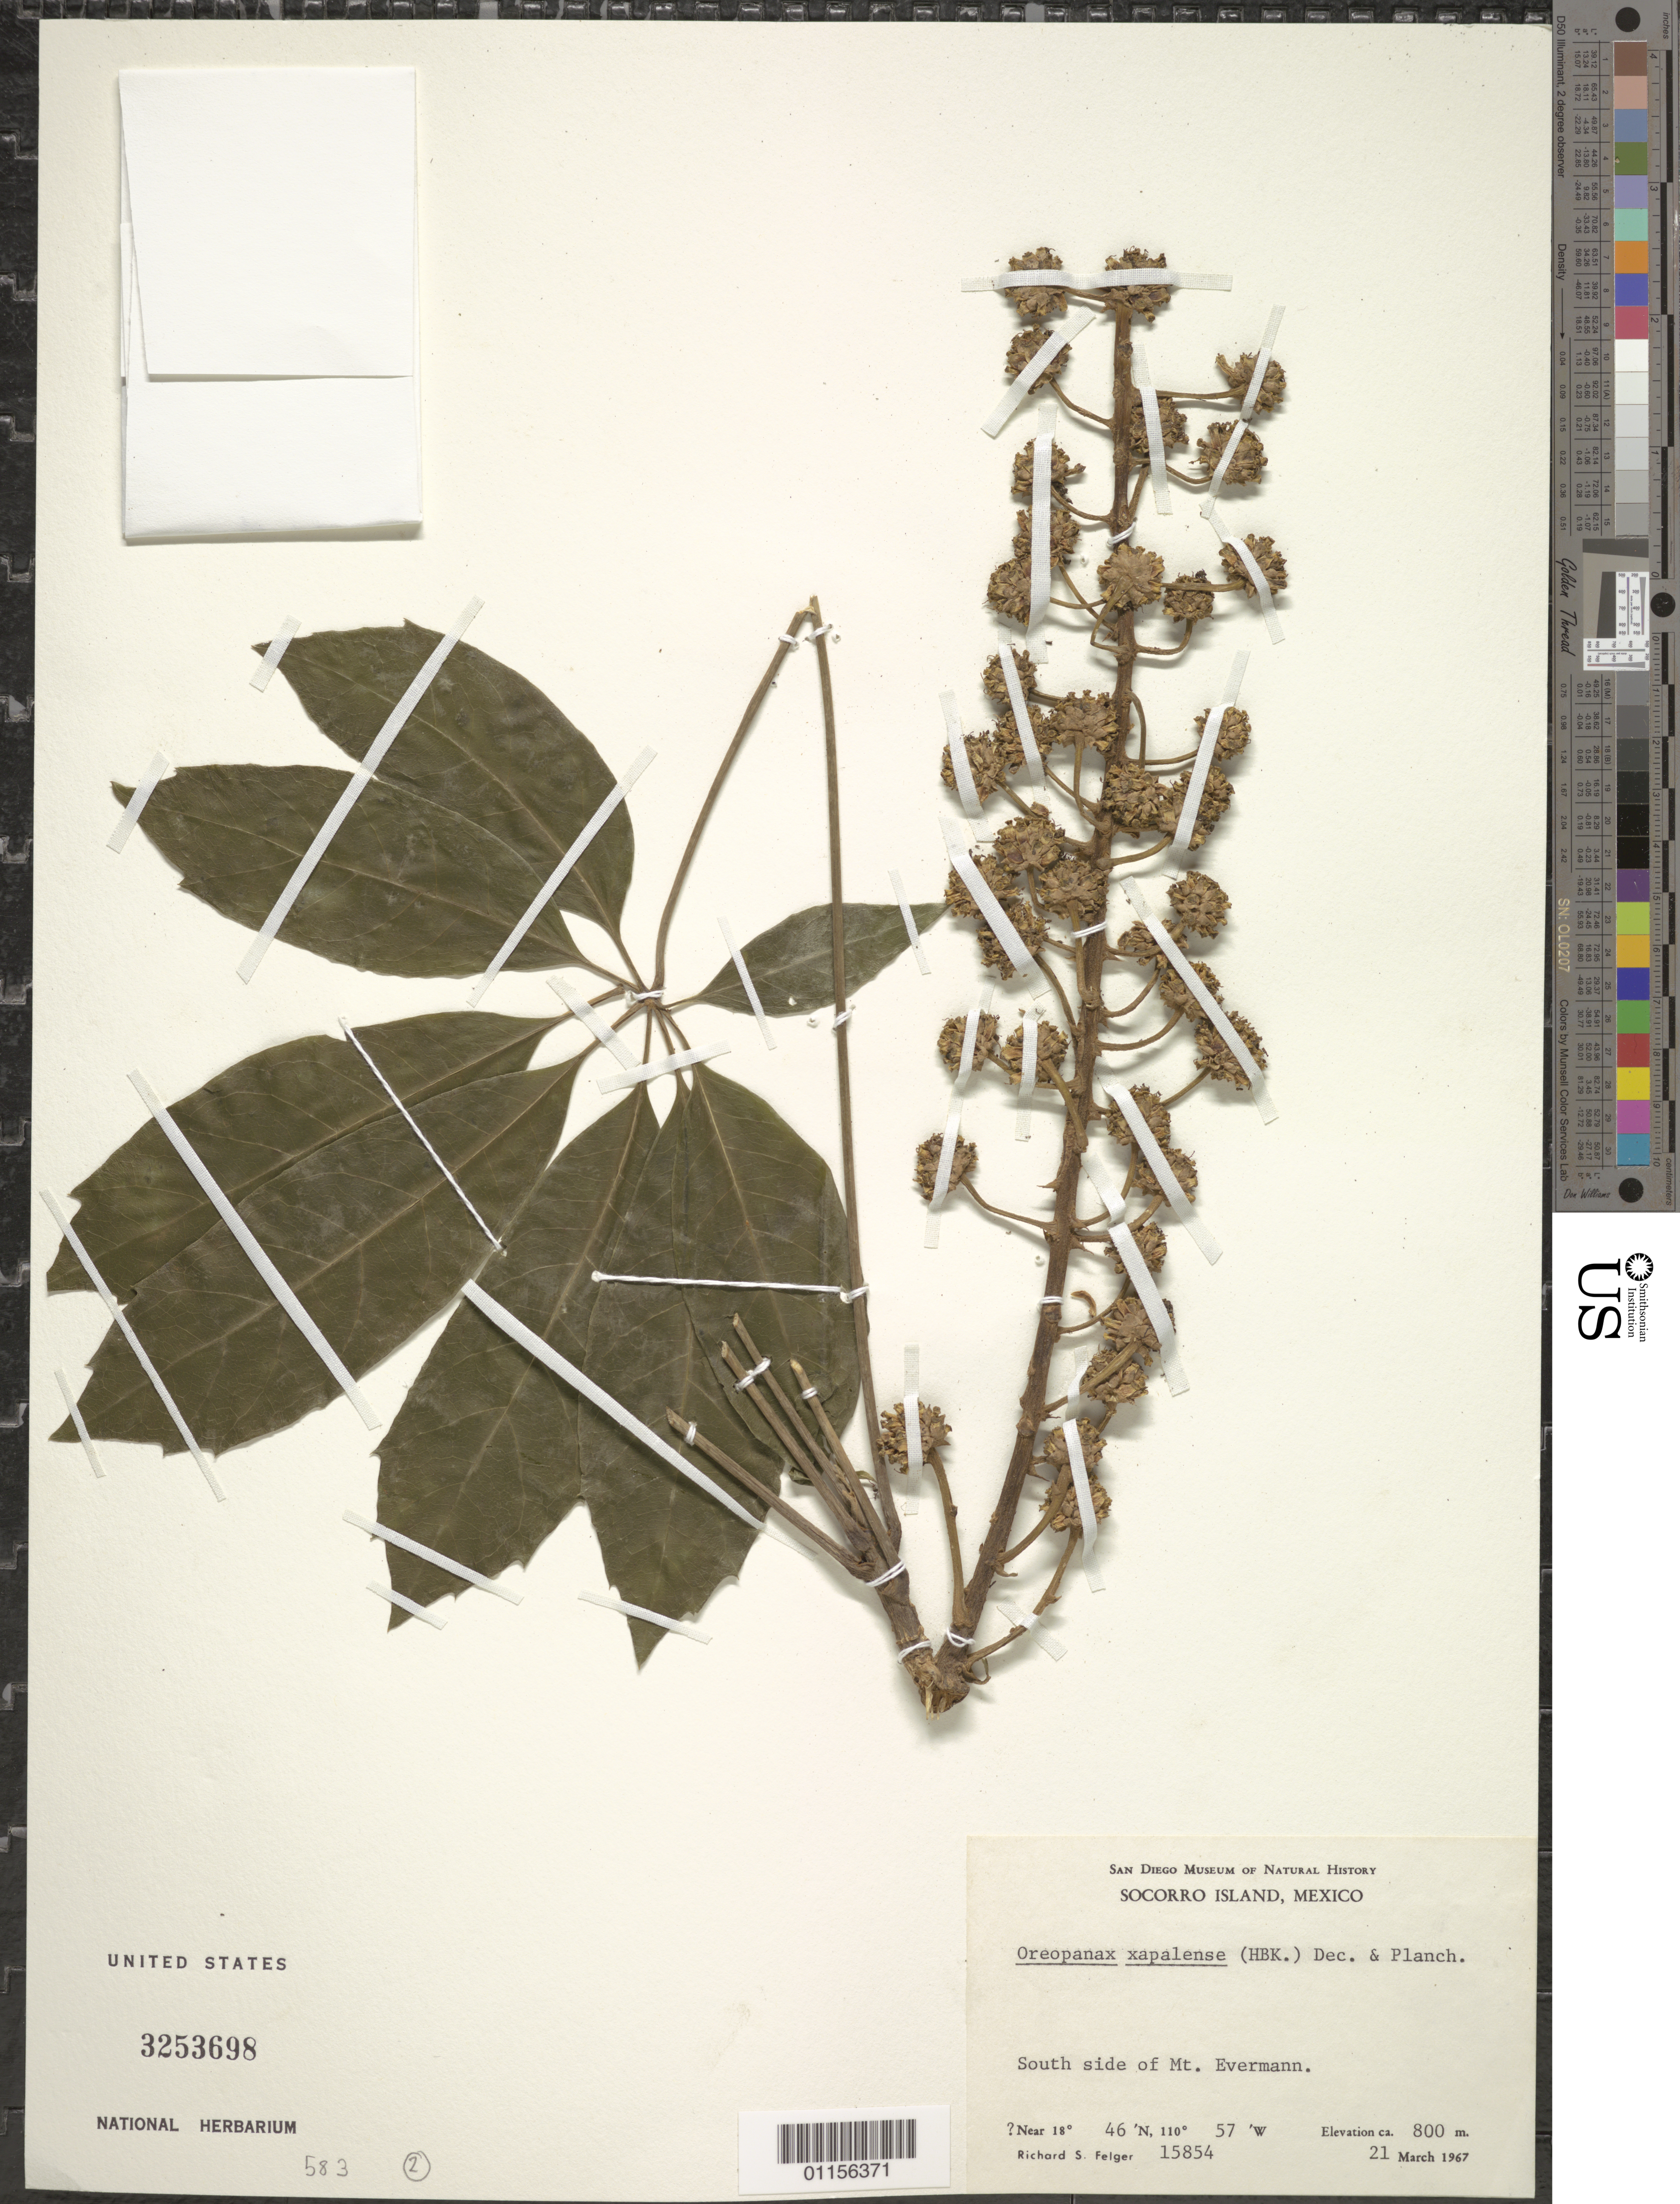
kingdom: Plantae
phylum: Tracheophyta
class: Magnoliopsida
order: Apiales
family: Araliaceae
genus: Oreopanax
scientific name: Oreopanax xalapensis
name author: (Kunth) Decne. & Planch.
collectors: R. S. Felger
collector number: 15854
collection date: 1967-03-21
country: Mexico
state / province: Colima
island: Socorro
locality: S side of Mt Evermann.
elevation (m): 800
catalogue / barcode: US 3253698